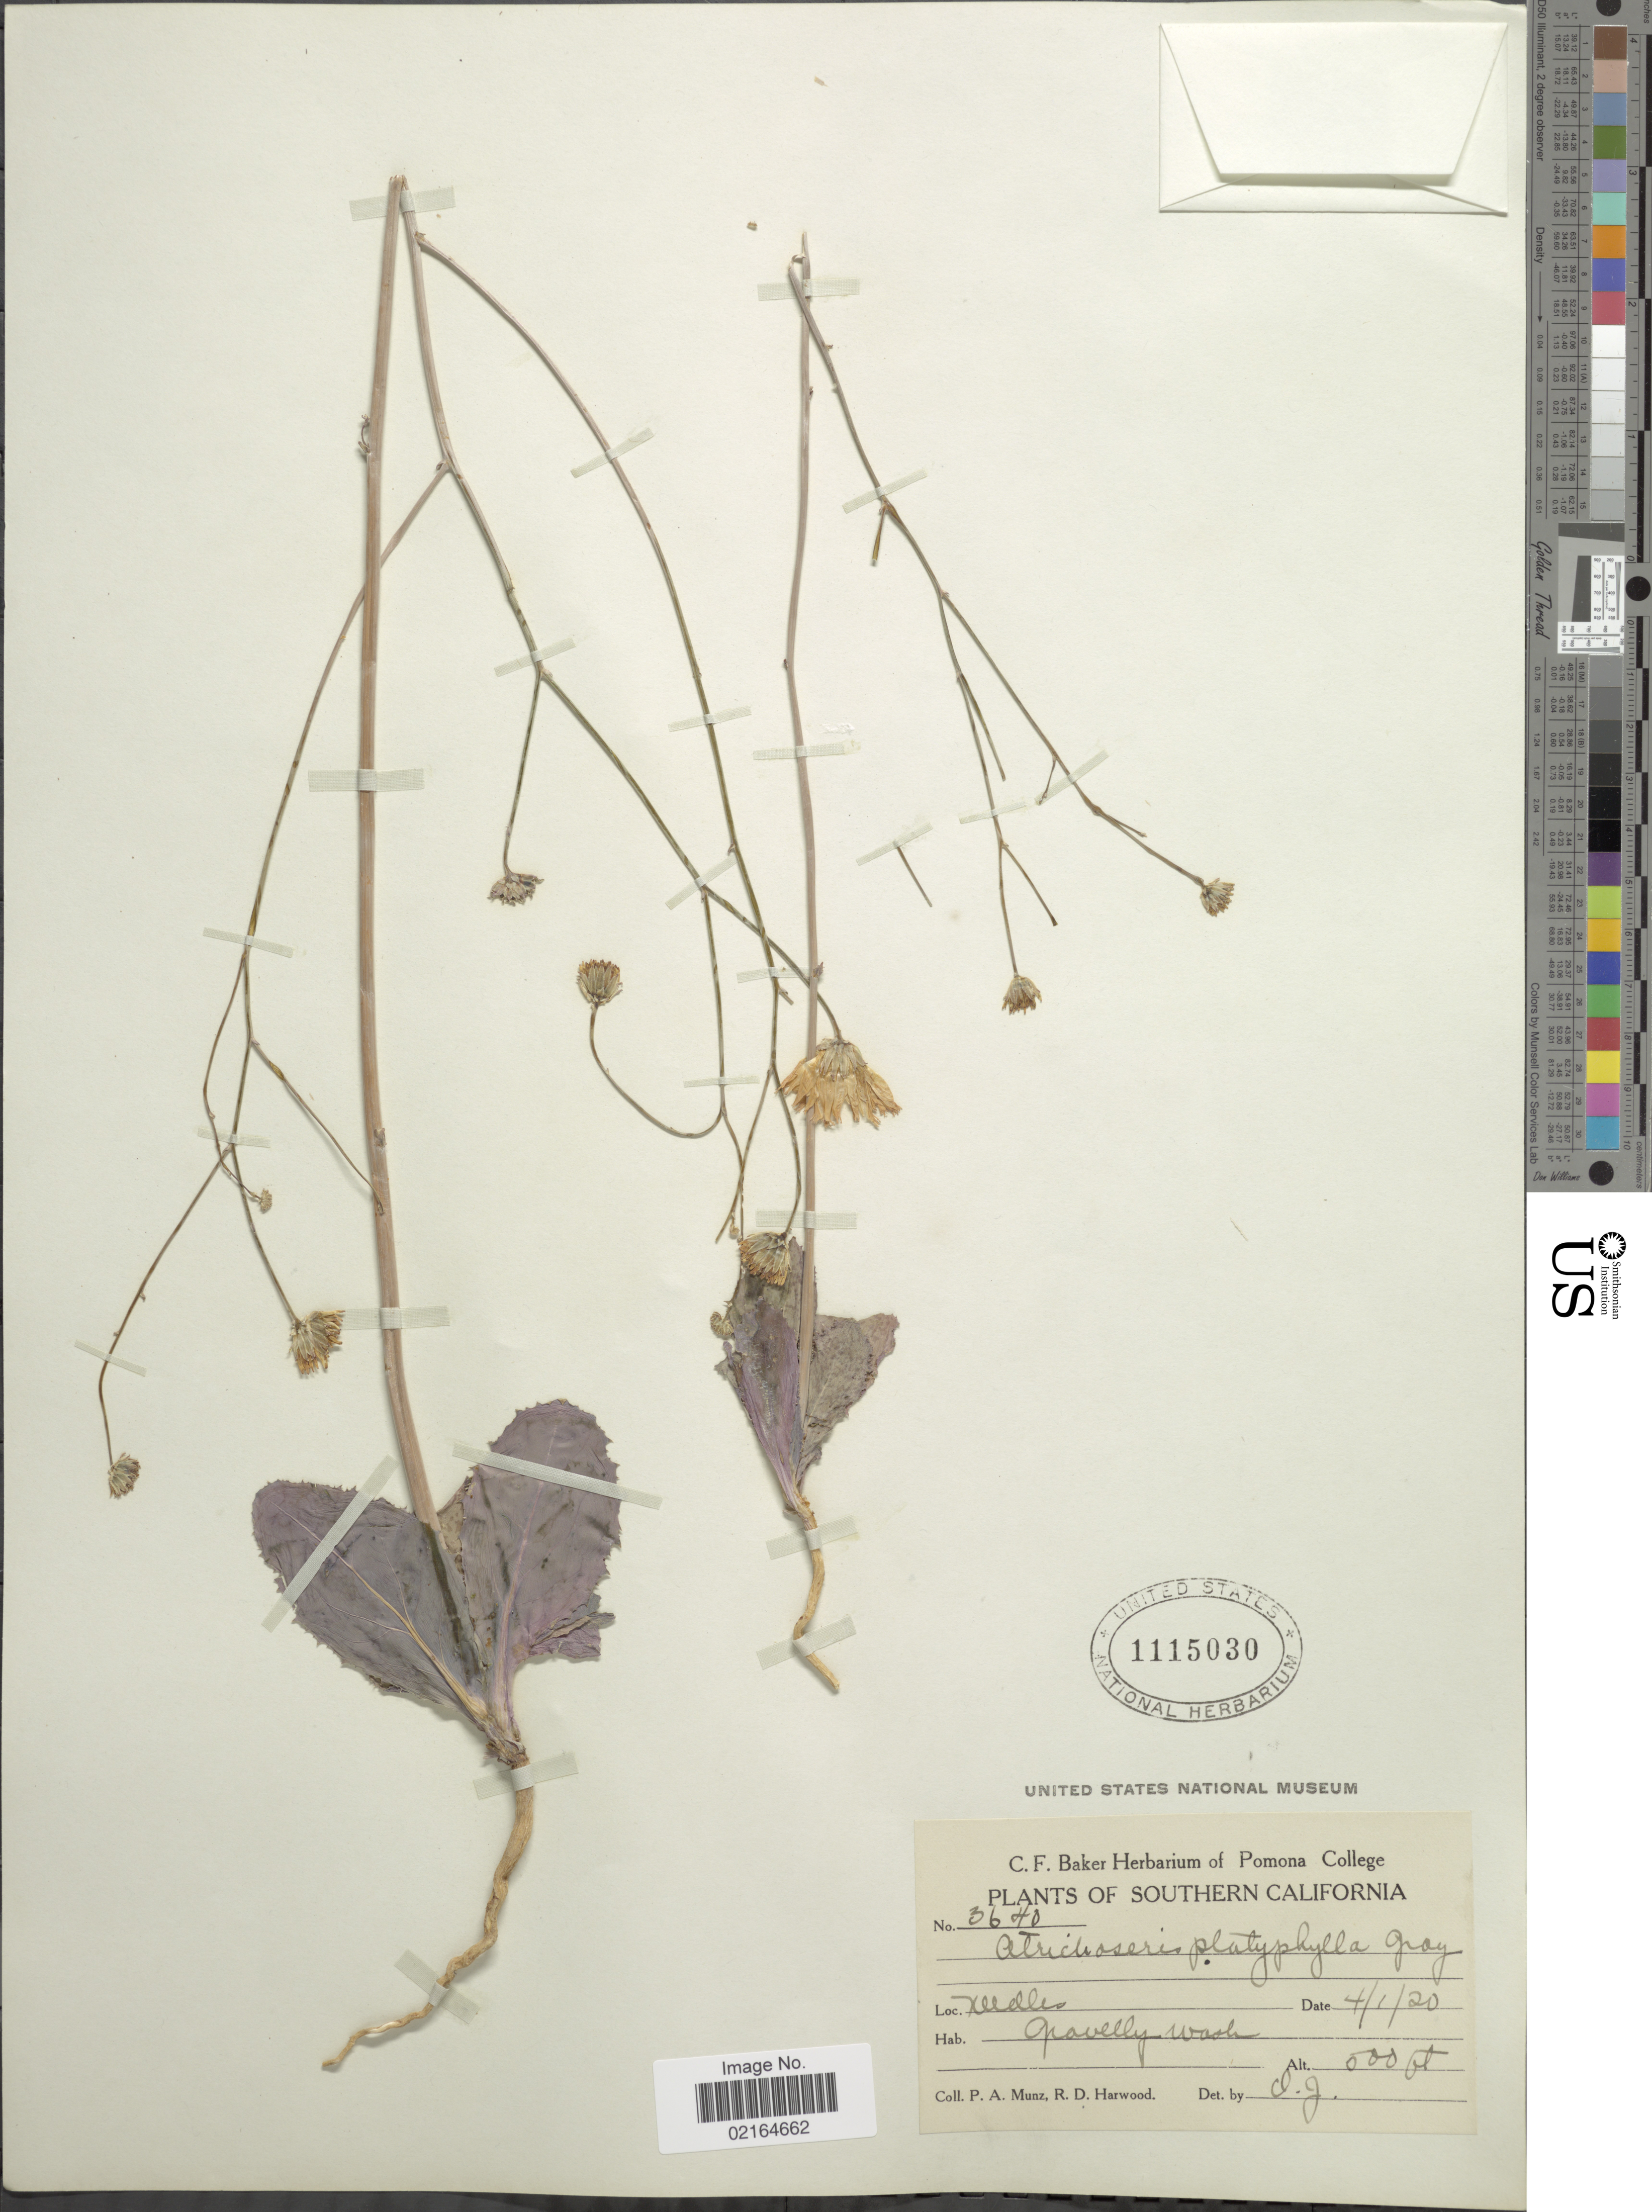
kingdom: Plantae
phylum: Tracheophyta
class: Magnoliopsida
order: Asterales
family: Asteraceae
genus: Atrichoseris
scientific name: Atrichoseris platyphylla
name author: A. Gray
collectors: P. A. Munz & R. Harwood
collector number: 3640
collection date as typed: Transcribed d/m/y: 1/4/20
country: United States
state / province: California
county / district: San Bernardino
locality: Southern California, Needles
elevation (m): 152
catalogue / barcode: US 1115030